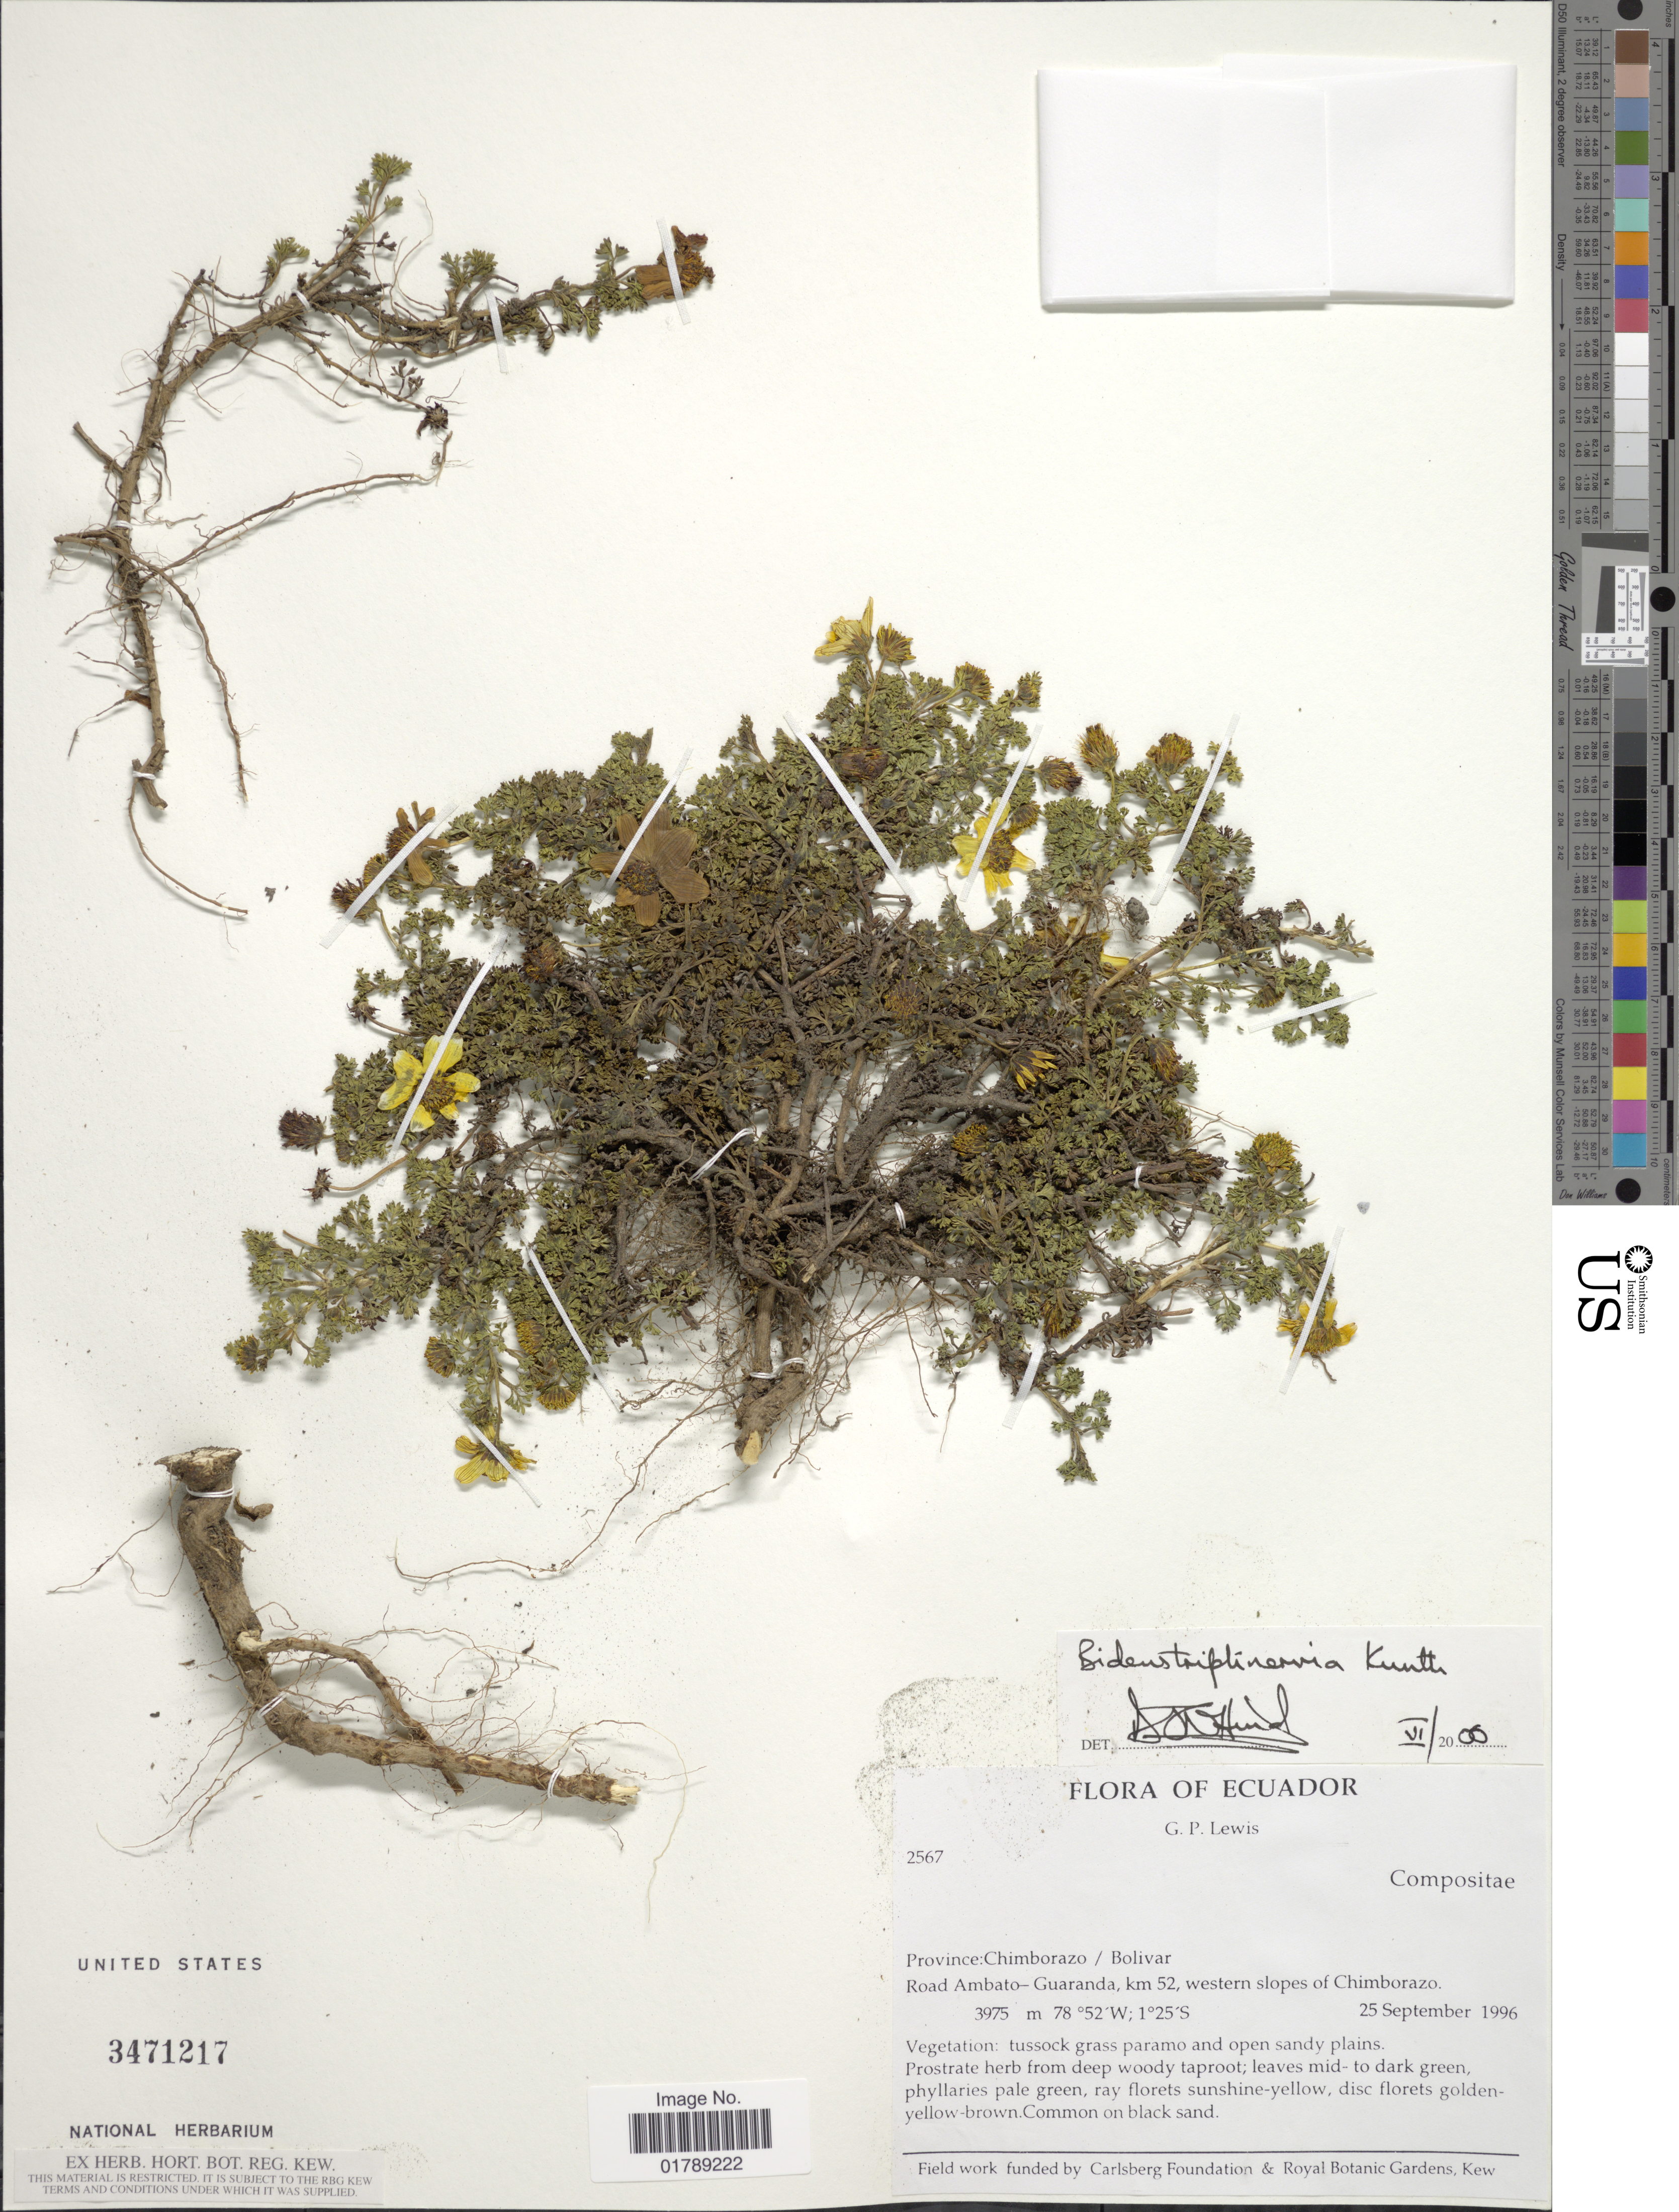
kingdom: Plantae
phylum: Tracheophyta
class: Magnoliopsida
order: Asterales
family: Asteraceae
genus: Bidens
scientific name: Bidens triplinervia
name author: Kunth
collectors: G. P. Lewis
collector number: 2567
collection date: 1996-09-25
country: Ecuador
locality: Province: Chimborazo/Bolivar. Road Ambato- Guaranda, km 52, western slopes of Chimborazo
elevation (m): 3975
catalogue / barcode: US 3471217